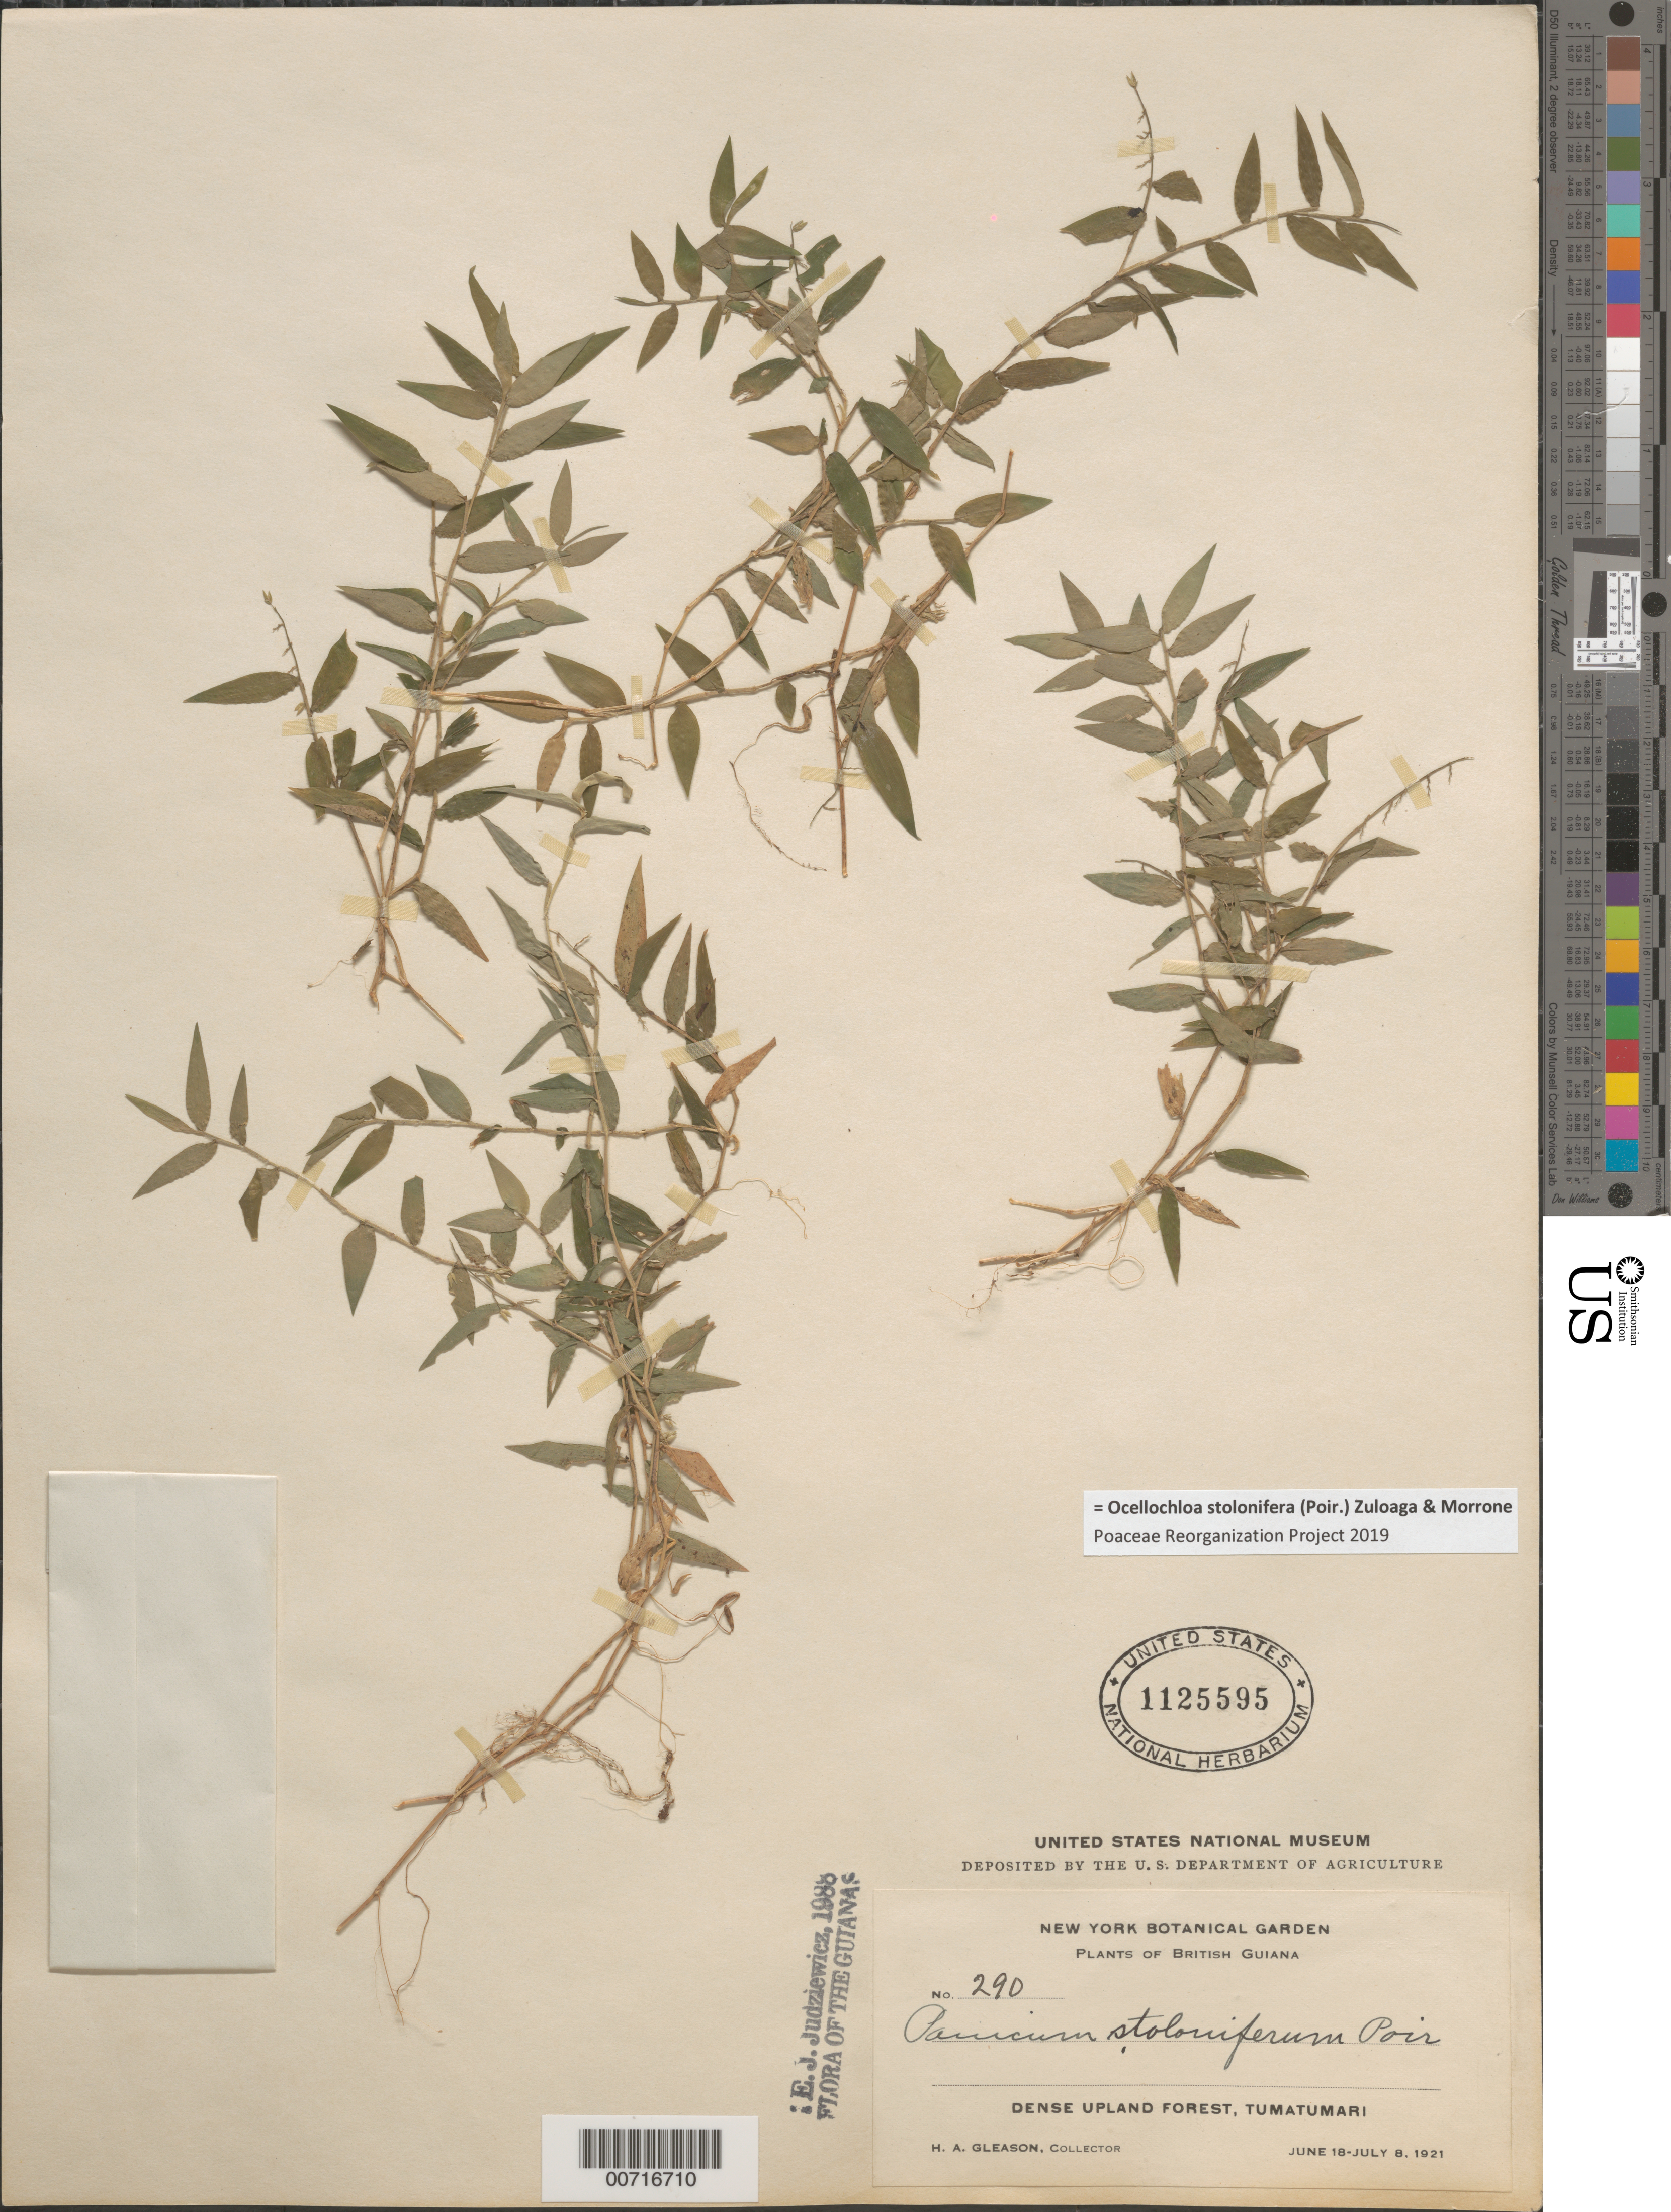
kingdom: Plantae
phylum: Tracheophyta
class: Liliopsida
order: Poales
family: Poaceae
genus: Panicum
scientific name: Panicum stoloniferum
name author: Poir.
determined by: Judziewicz, E. J.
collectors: H. A. Gleason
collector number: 290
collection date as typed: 18-Jun-21 to 8-Jul-21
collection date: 1921-06-18/1921-07-08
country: Guyana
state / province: Potaro-Siparuni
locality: Tumatumari Village, Potaro R.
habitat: Dense upland forest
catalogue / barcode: US 1125595